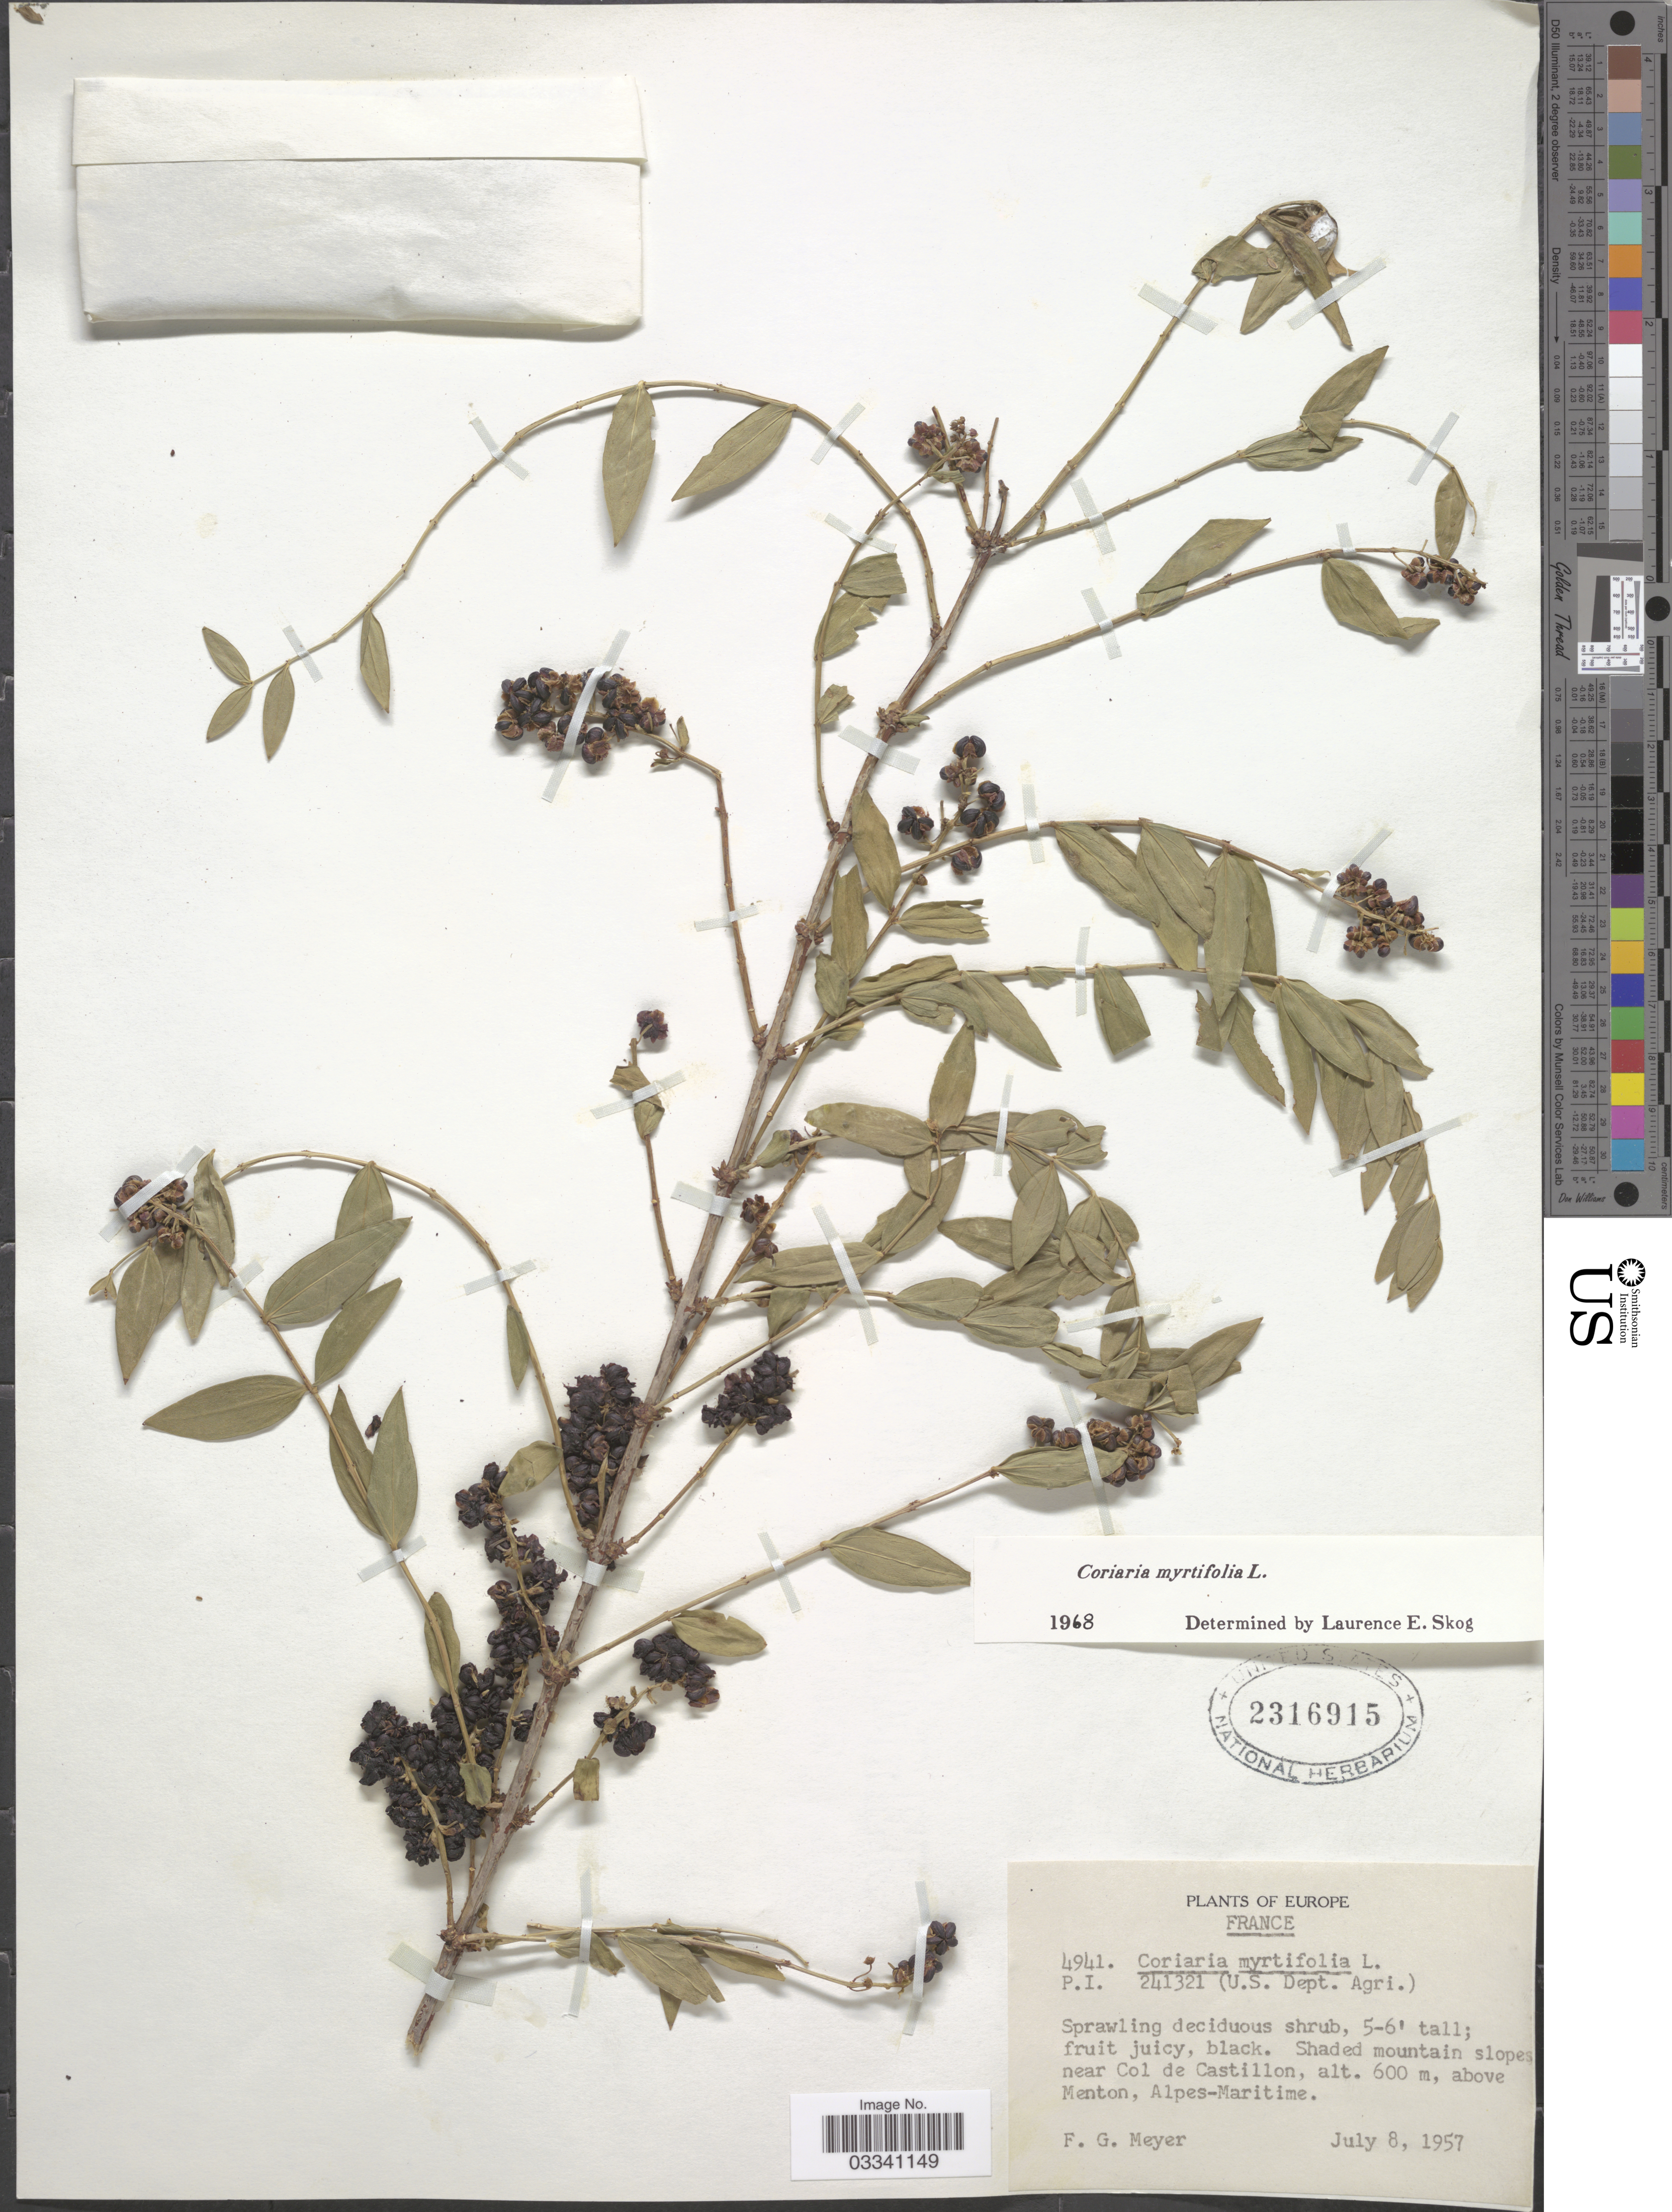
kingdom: Plantae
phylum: Tracheophyta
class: Magnoliopsida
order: Cucurbitales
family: Coriariaceae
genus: Coriaria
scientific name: Coriaria myrtifolia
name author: L.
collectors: F. G. Meyer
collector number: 4941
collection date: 1957-07-08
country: France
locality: Shaded mountain slopes near Col de Castillon, above Menton, Alpes-Maritime.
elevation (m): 600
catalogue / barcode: US 2316915